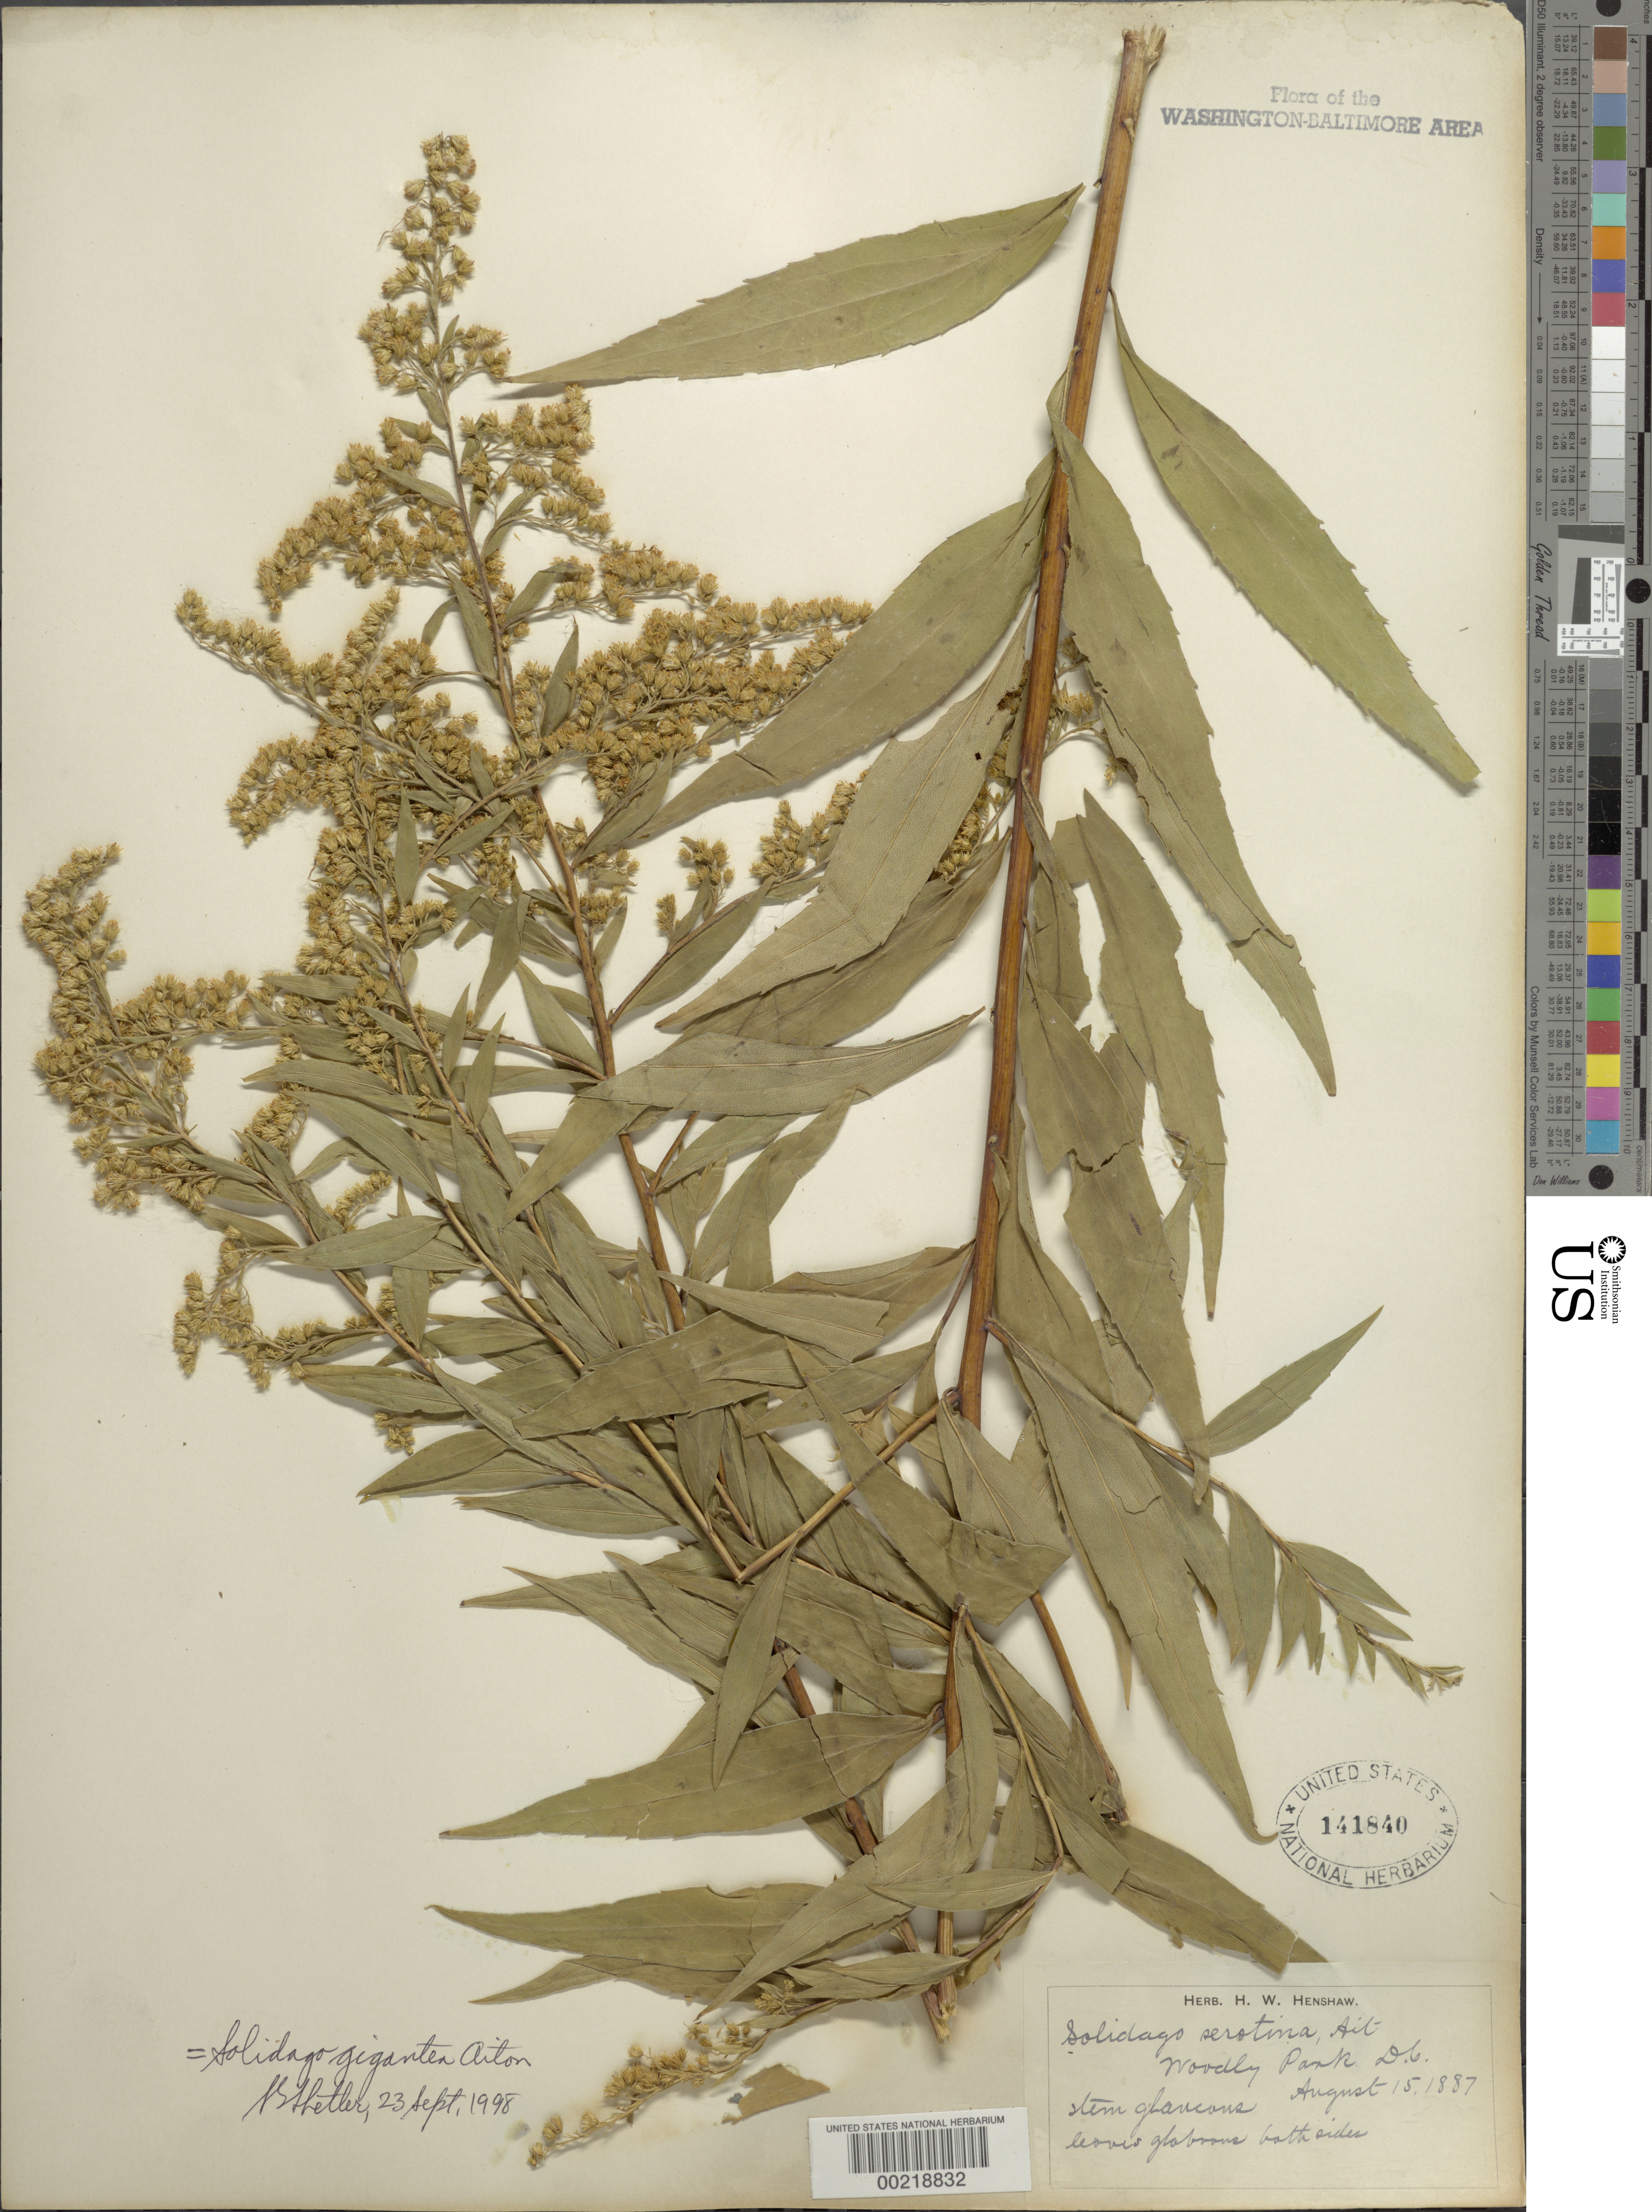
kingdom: Plantae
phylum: Tracheophyta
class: Magnoliopsida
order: Asterales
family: Asteraceae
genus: Solidago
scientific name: Solidago gigantea var. leiophylla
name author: Fernald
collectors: H. Henshaw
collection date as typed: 15 Aug 1887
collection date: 1887-08-15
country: United States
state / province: District of Columbia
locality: Woodley Park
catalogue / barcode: US 141840